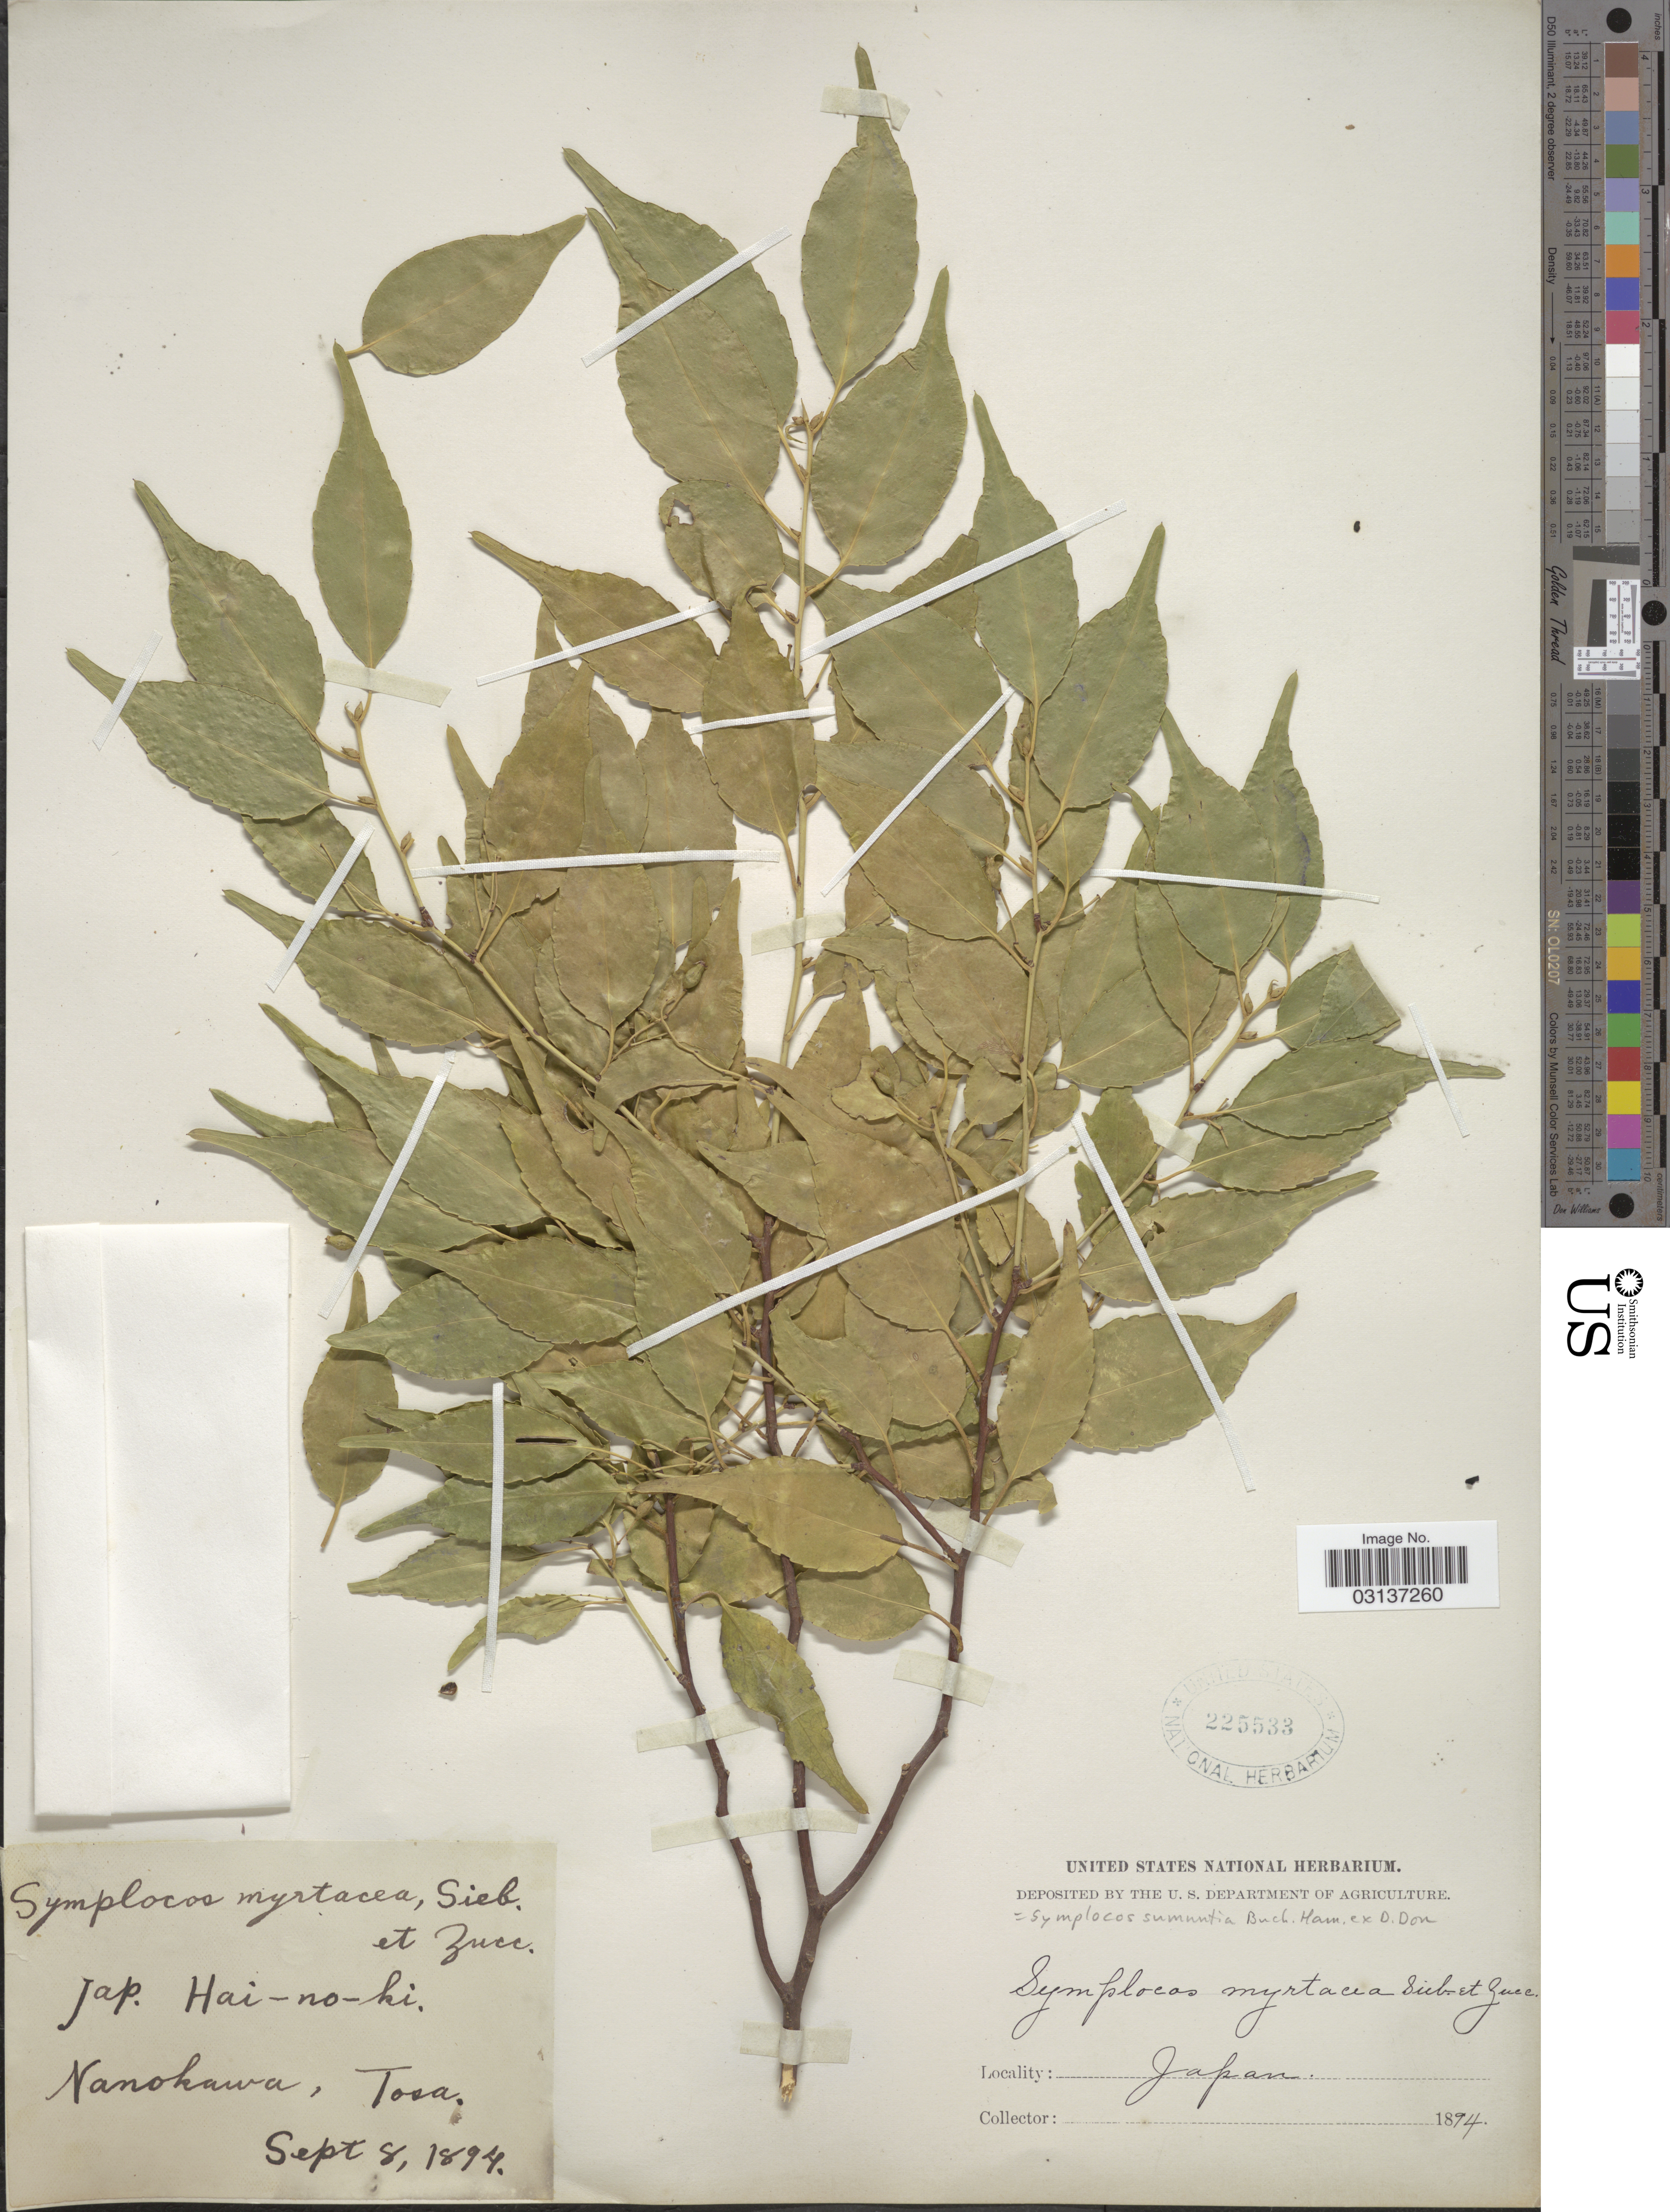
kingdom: Plantae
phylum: Tracheophyta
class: Magnoliopsida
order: Ericales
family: Symplocaceae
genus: Symplocos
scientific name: Symplocos sumuntia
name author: Buch.-Ham. ex D. Don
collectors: ex herb. United States National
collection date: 1894-09-08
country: Japan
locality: Nanokawa, Tosa.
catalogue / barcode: US 225533